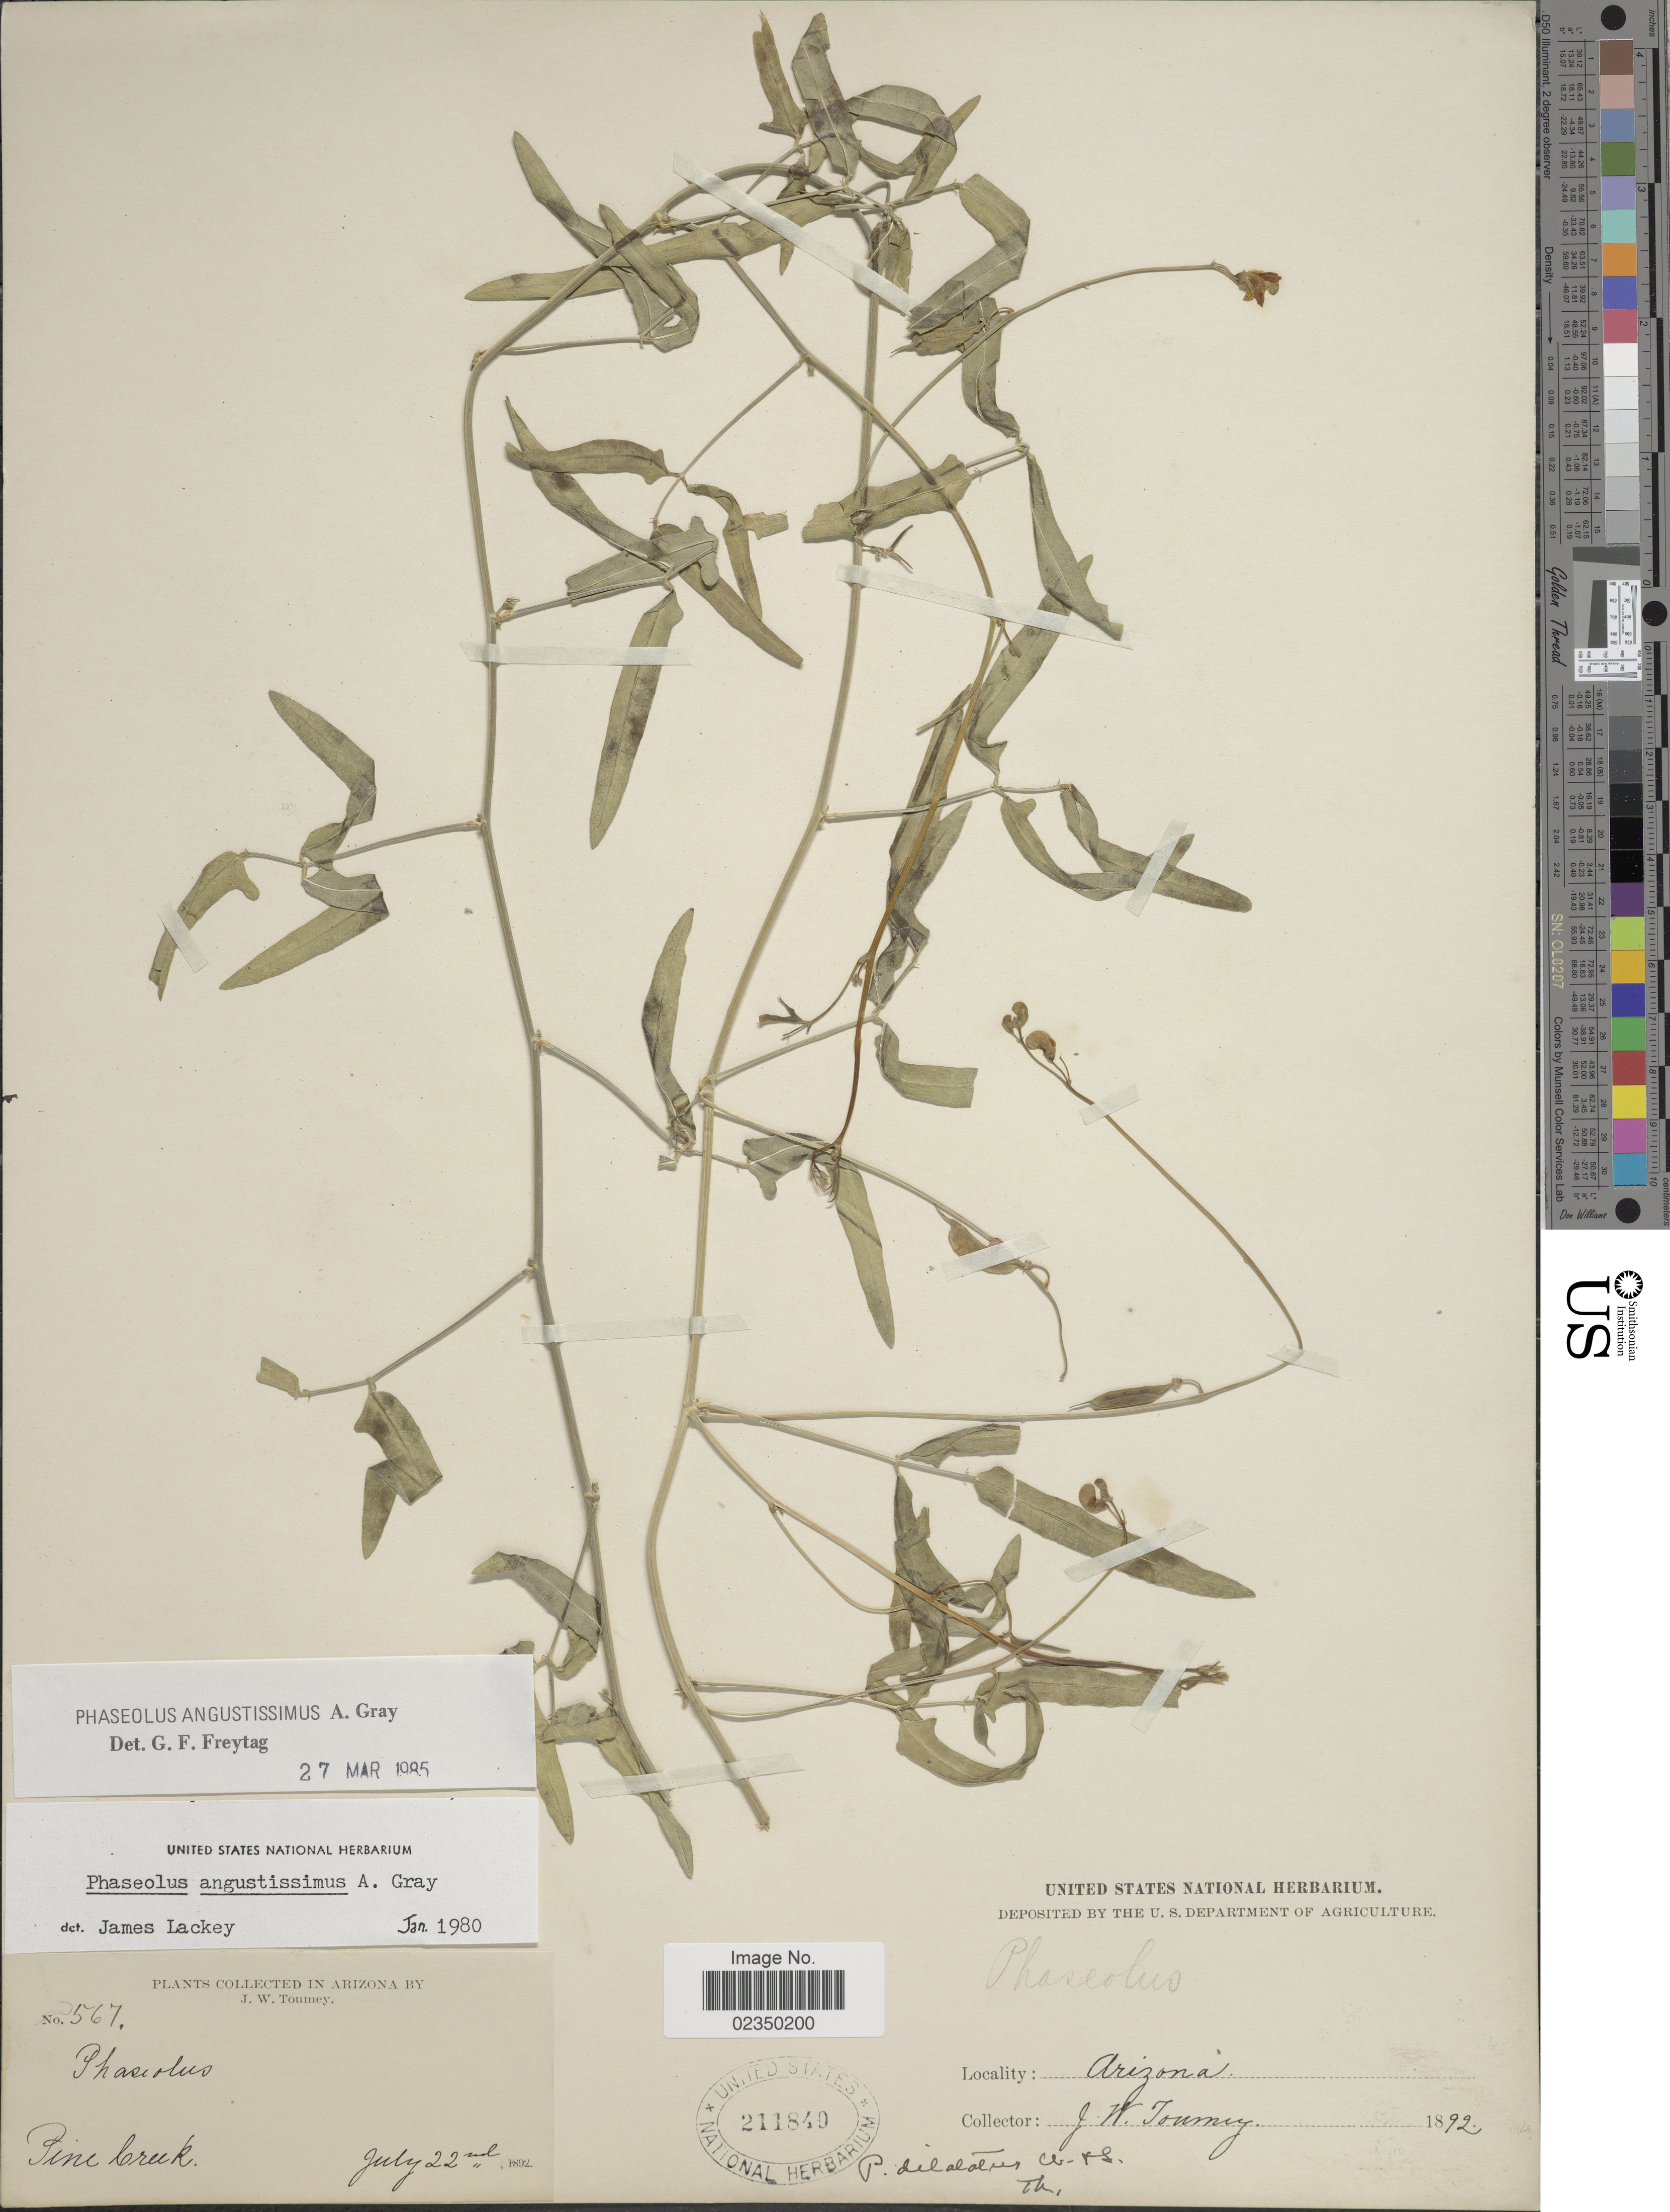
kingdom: Plantae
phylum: Tracheophyta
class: Magnoliopsida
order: Fabales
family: Fabaceae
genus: Phaseolus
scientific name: Phaseolus angustissimus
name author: A. Gray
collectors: J. W. Toumey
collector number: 567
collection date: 1892-07-22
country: United States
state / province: Arizona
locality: Pine Creek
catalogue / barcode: US 211840